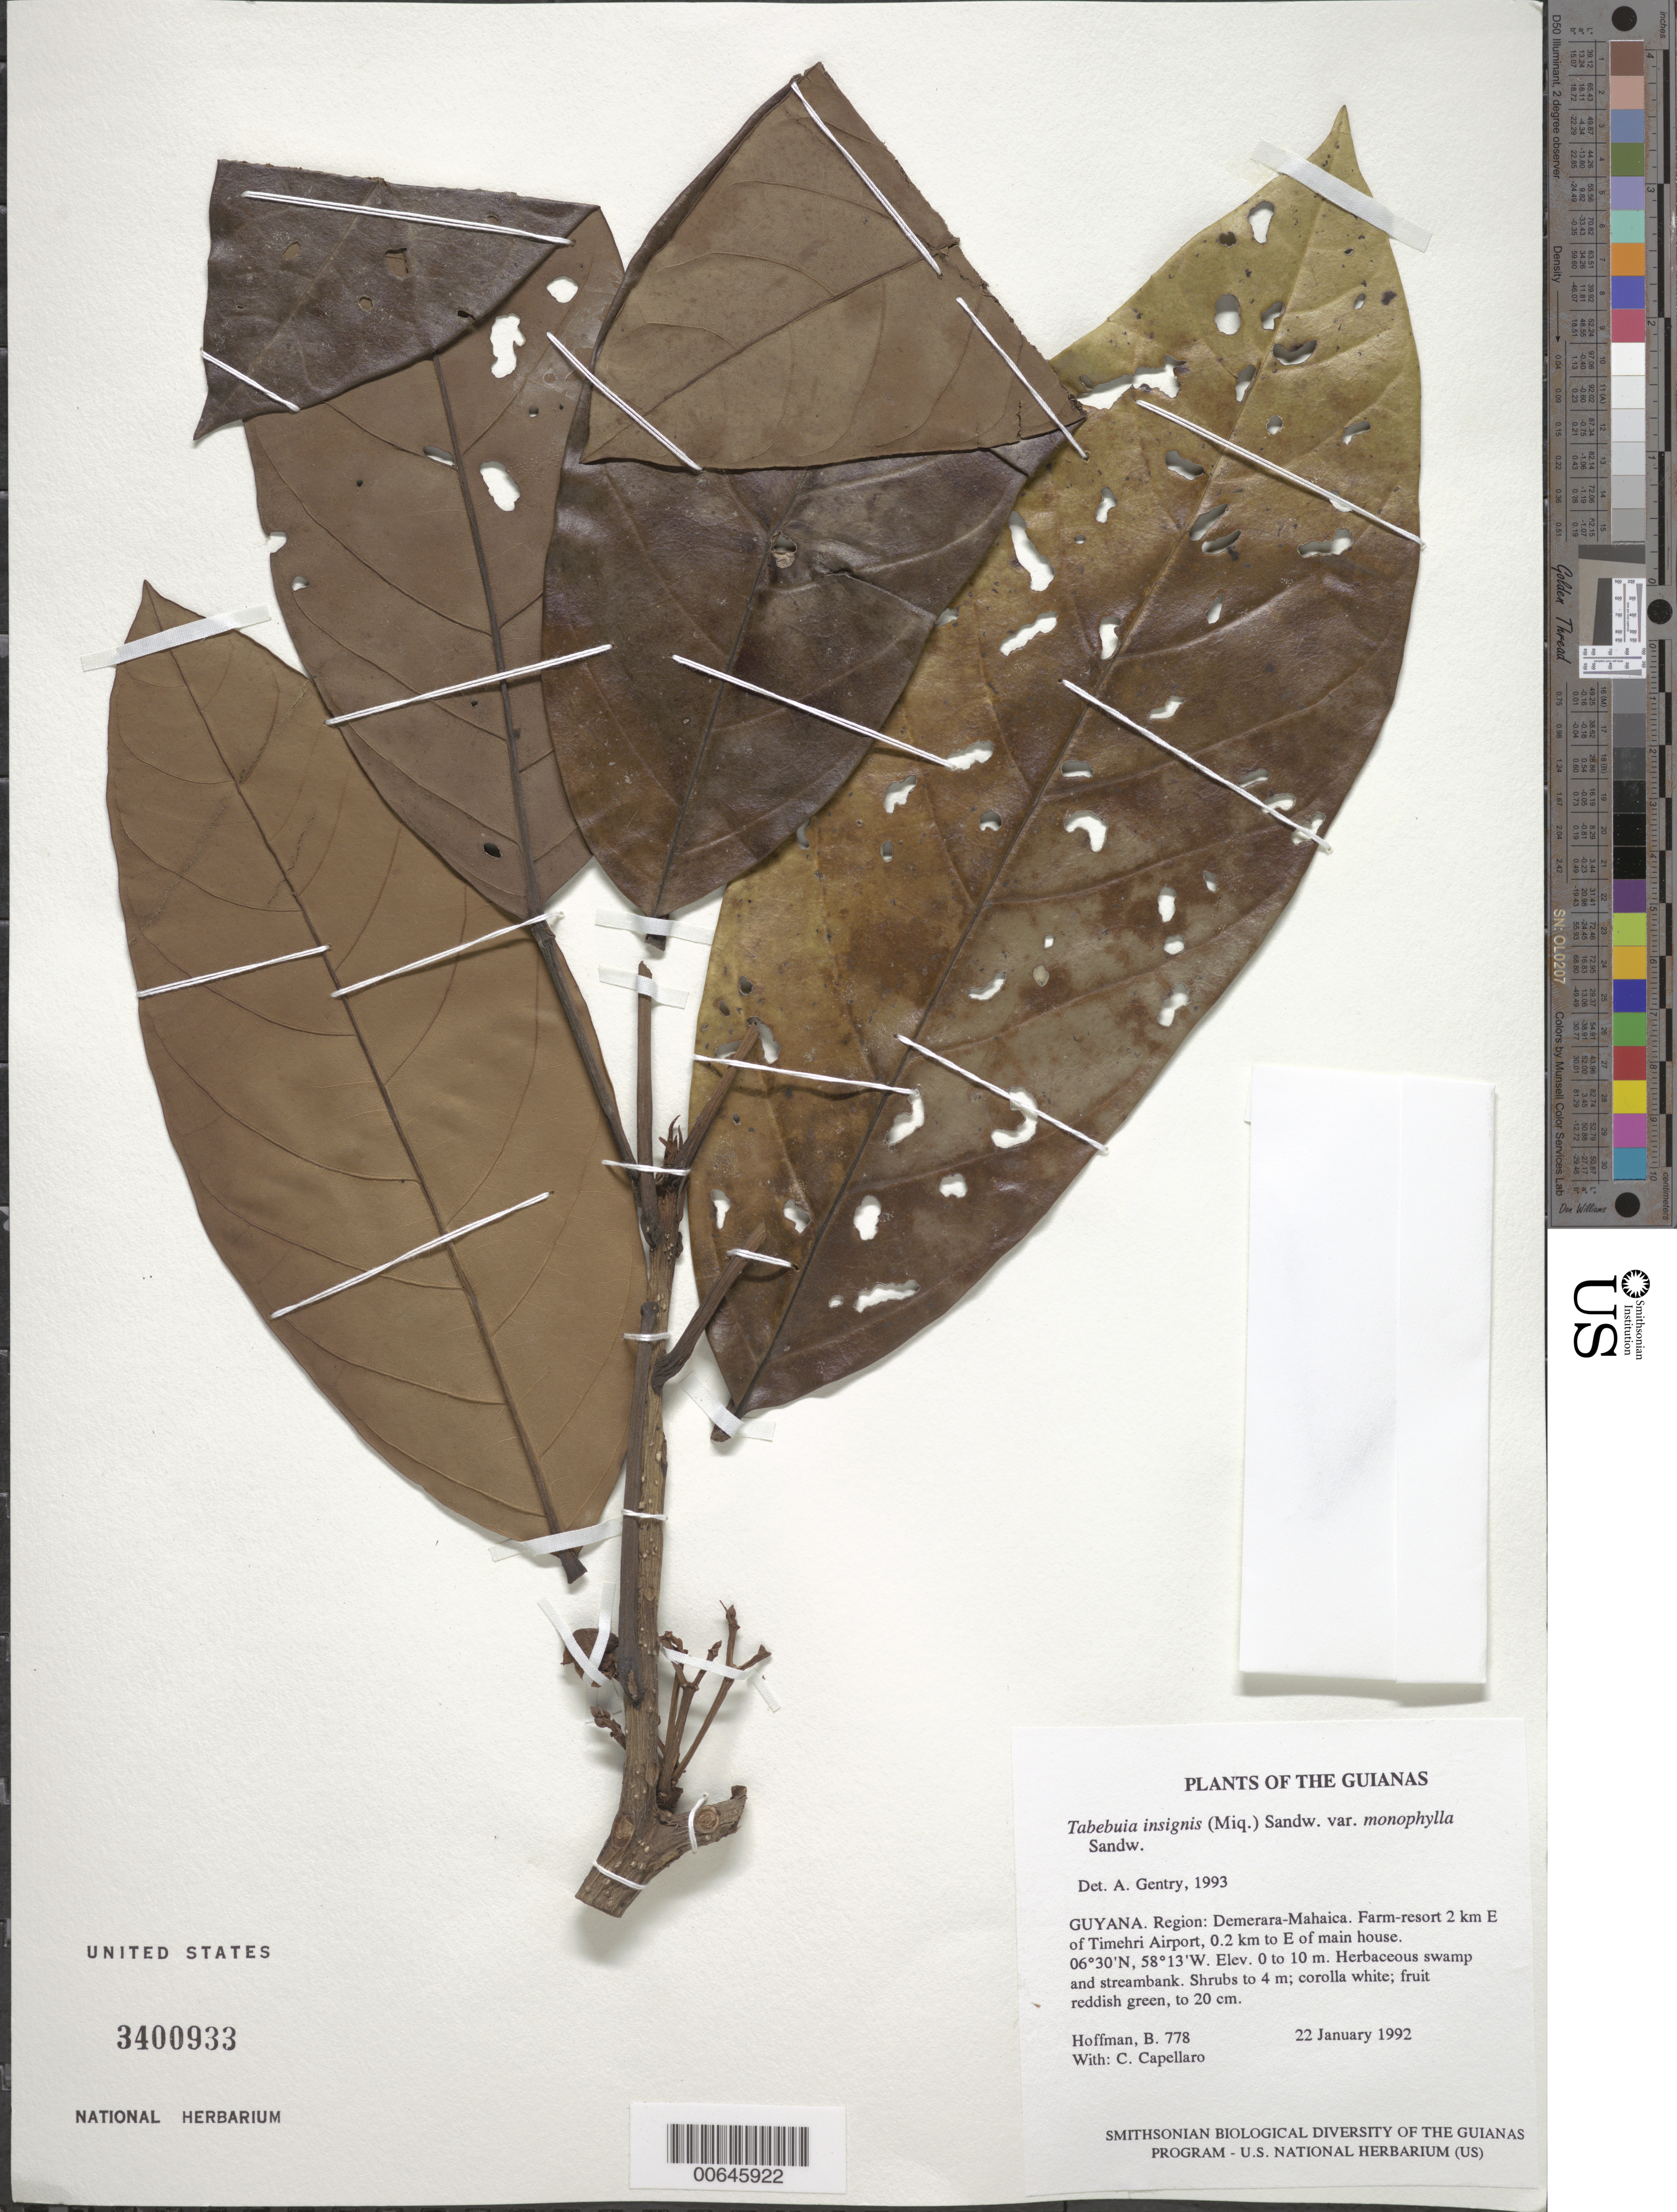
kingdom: Plantae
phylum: Tracheophyta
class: Magnoliopsida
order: Lamiales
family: Bignoniaceae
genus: Tabebuia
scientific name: Tabebuia insignis var. monophylla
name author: Sandwith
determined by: Gentry, A. H.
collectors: B. Hoffman & C. Capellaro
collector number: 778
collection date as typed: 22 January 1992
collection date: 1992-01-22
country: Guyana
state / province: Demerara-Mahaica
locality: Farm-resort 2 km E of Timehri Airport, 0.2 km to E of main house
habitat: Herbaceous swamp and streambank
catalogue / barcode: US 3400933